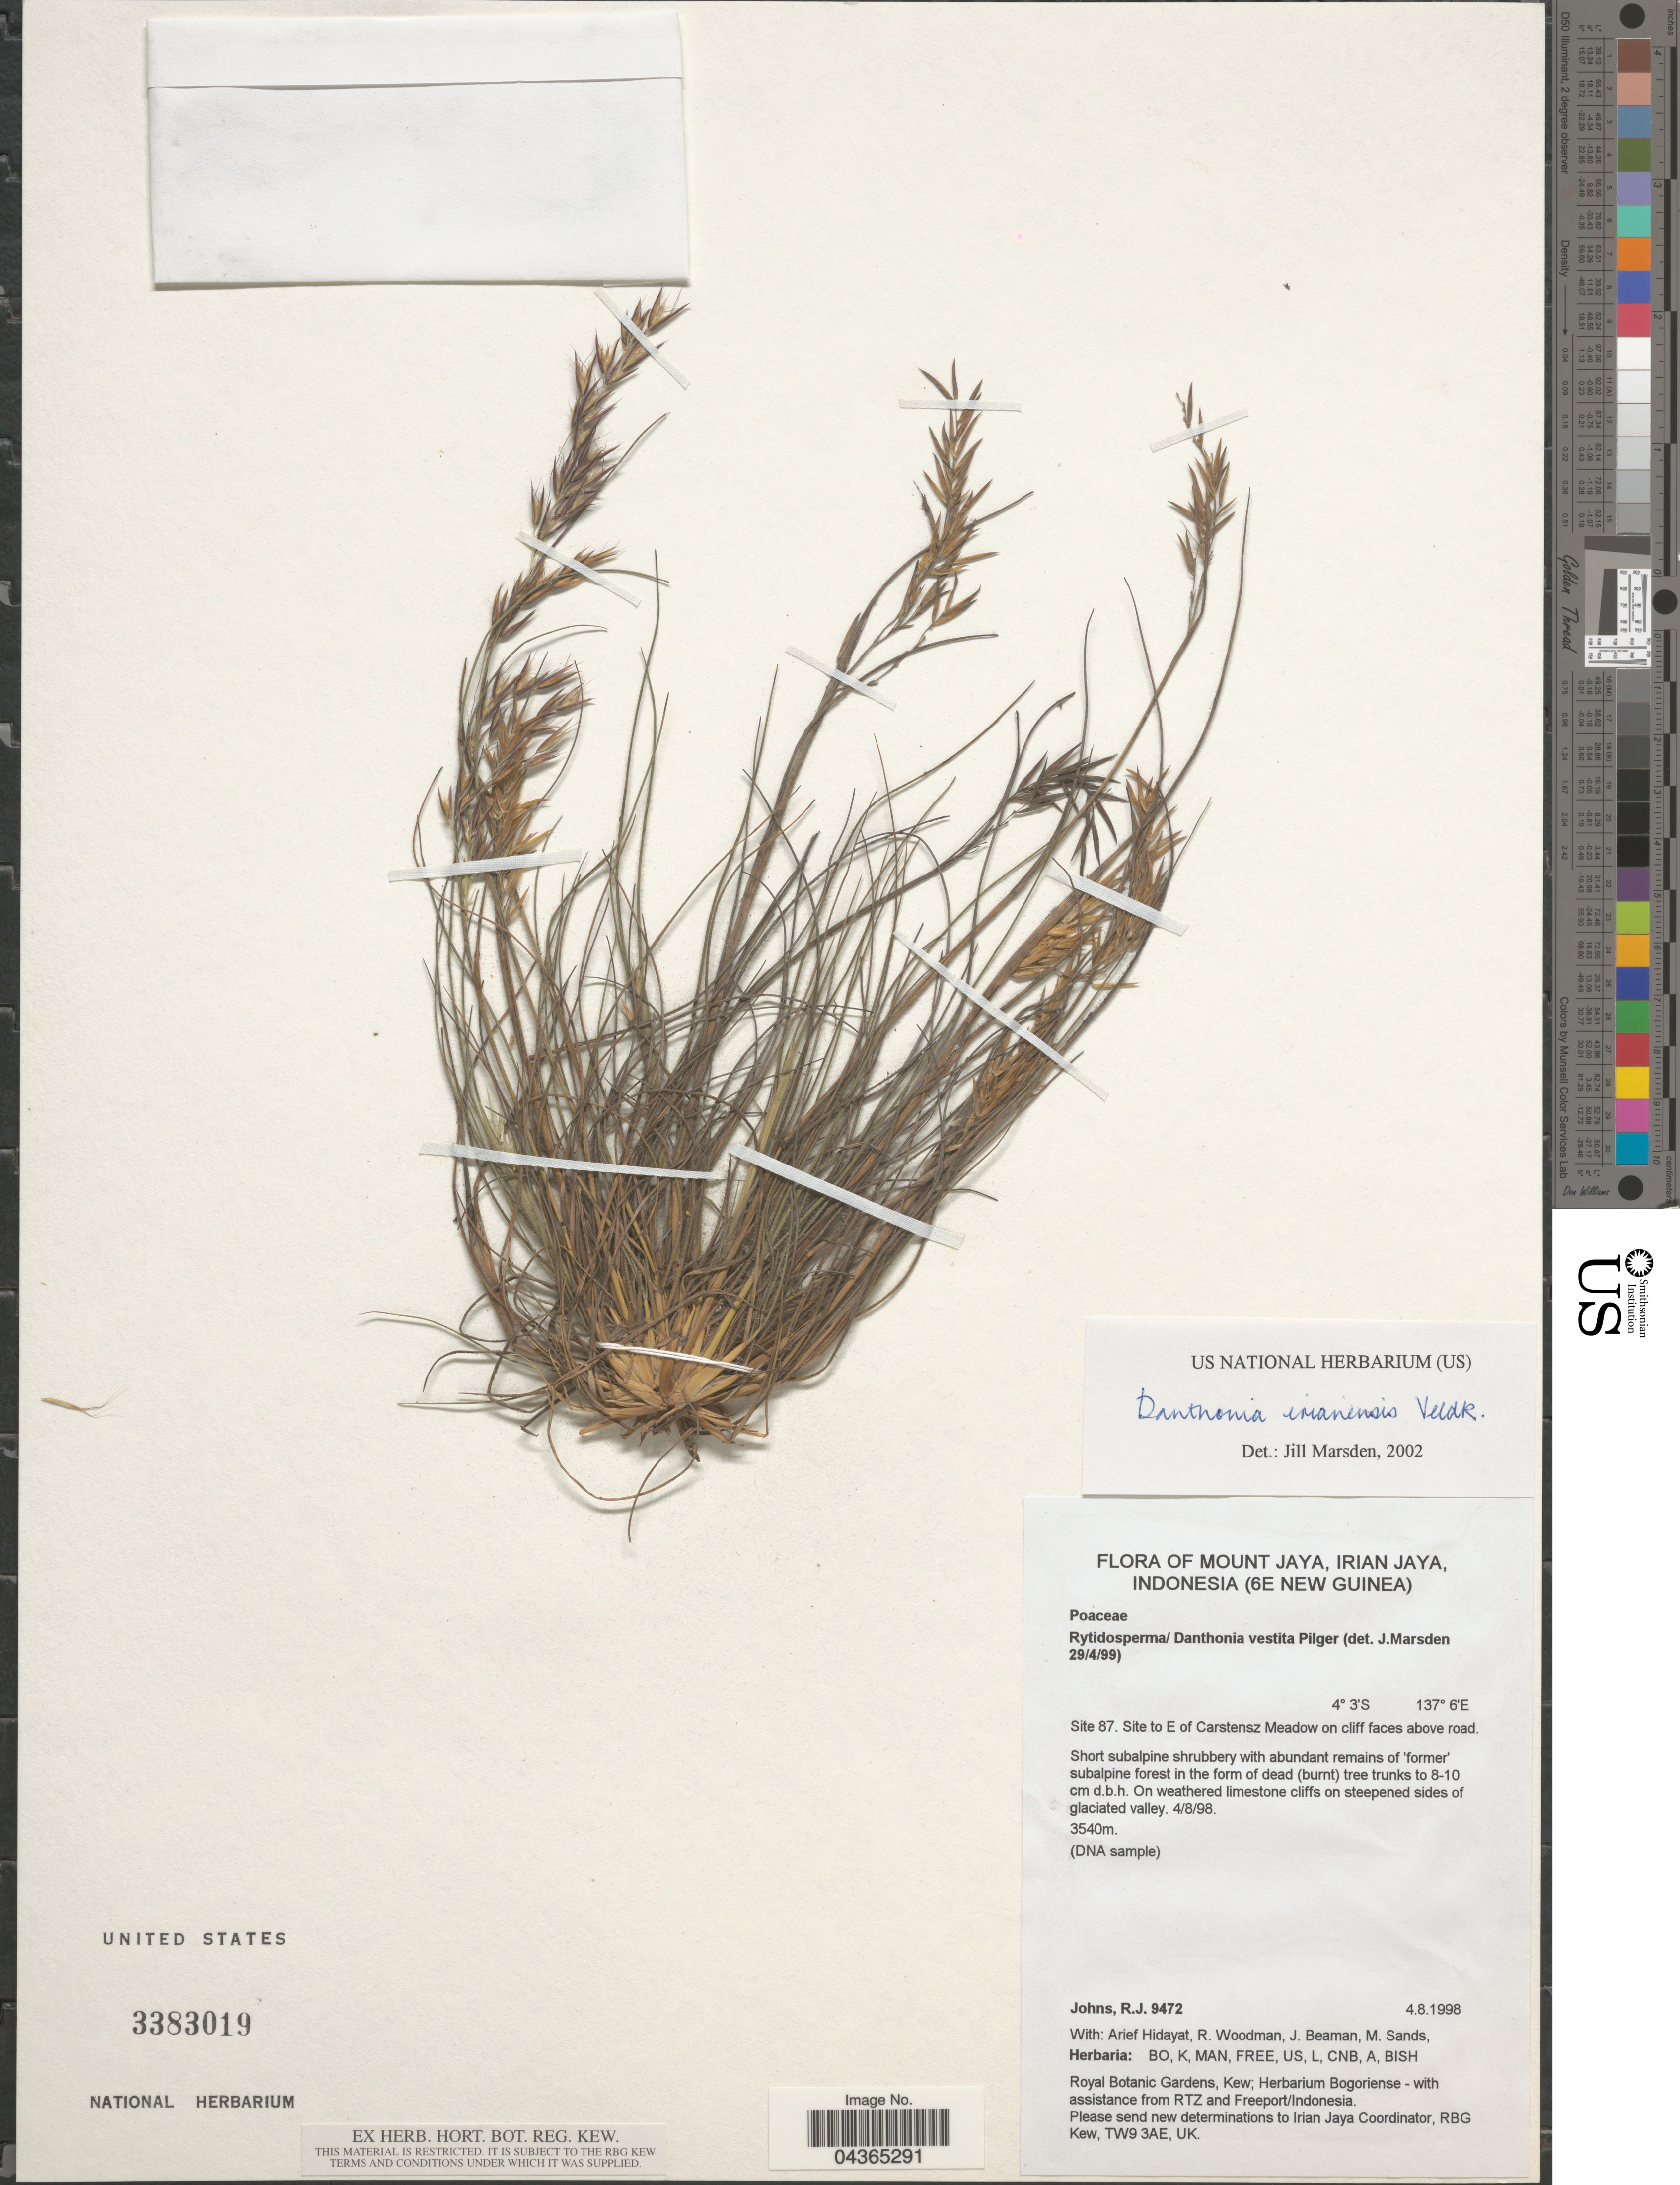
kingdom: Plantae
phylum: Tracheophyta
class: Liliopsida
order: Poales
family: Poaceae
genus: Rytidosperma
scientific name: Rytidosperma irianense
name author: (Veldkamp) H.P. Linder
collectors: R. Johns, A. Hidayat, R. Woodman & J. H. Beaman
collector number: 9472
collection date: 1998-08-04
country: Indonesia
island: New Guinea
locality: Mount Jaya, Irian Jaya, (6E New Guinea). Site 87. Site to E of Cartensz Meadow on cliff faces above road.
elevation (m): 3540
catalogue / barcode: US 3383019